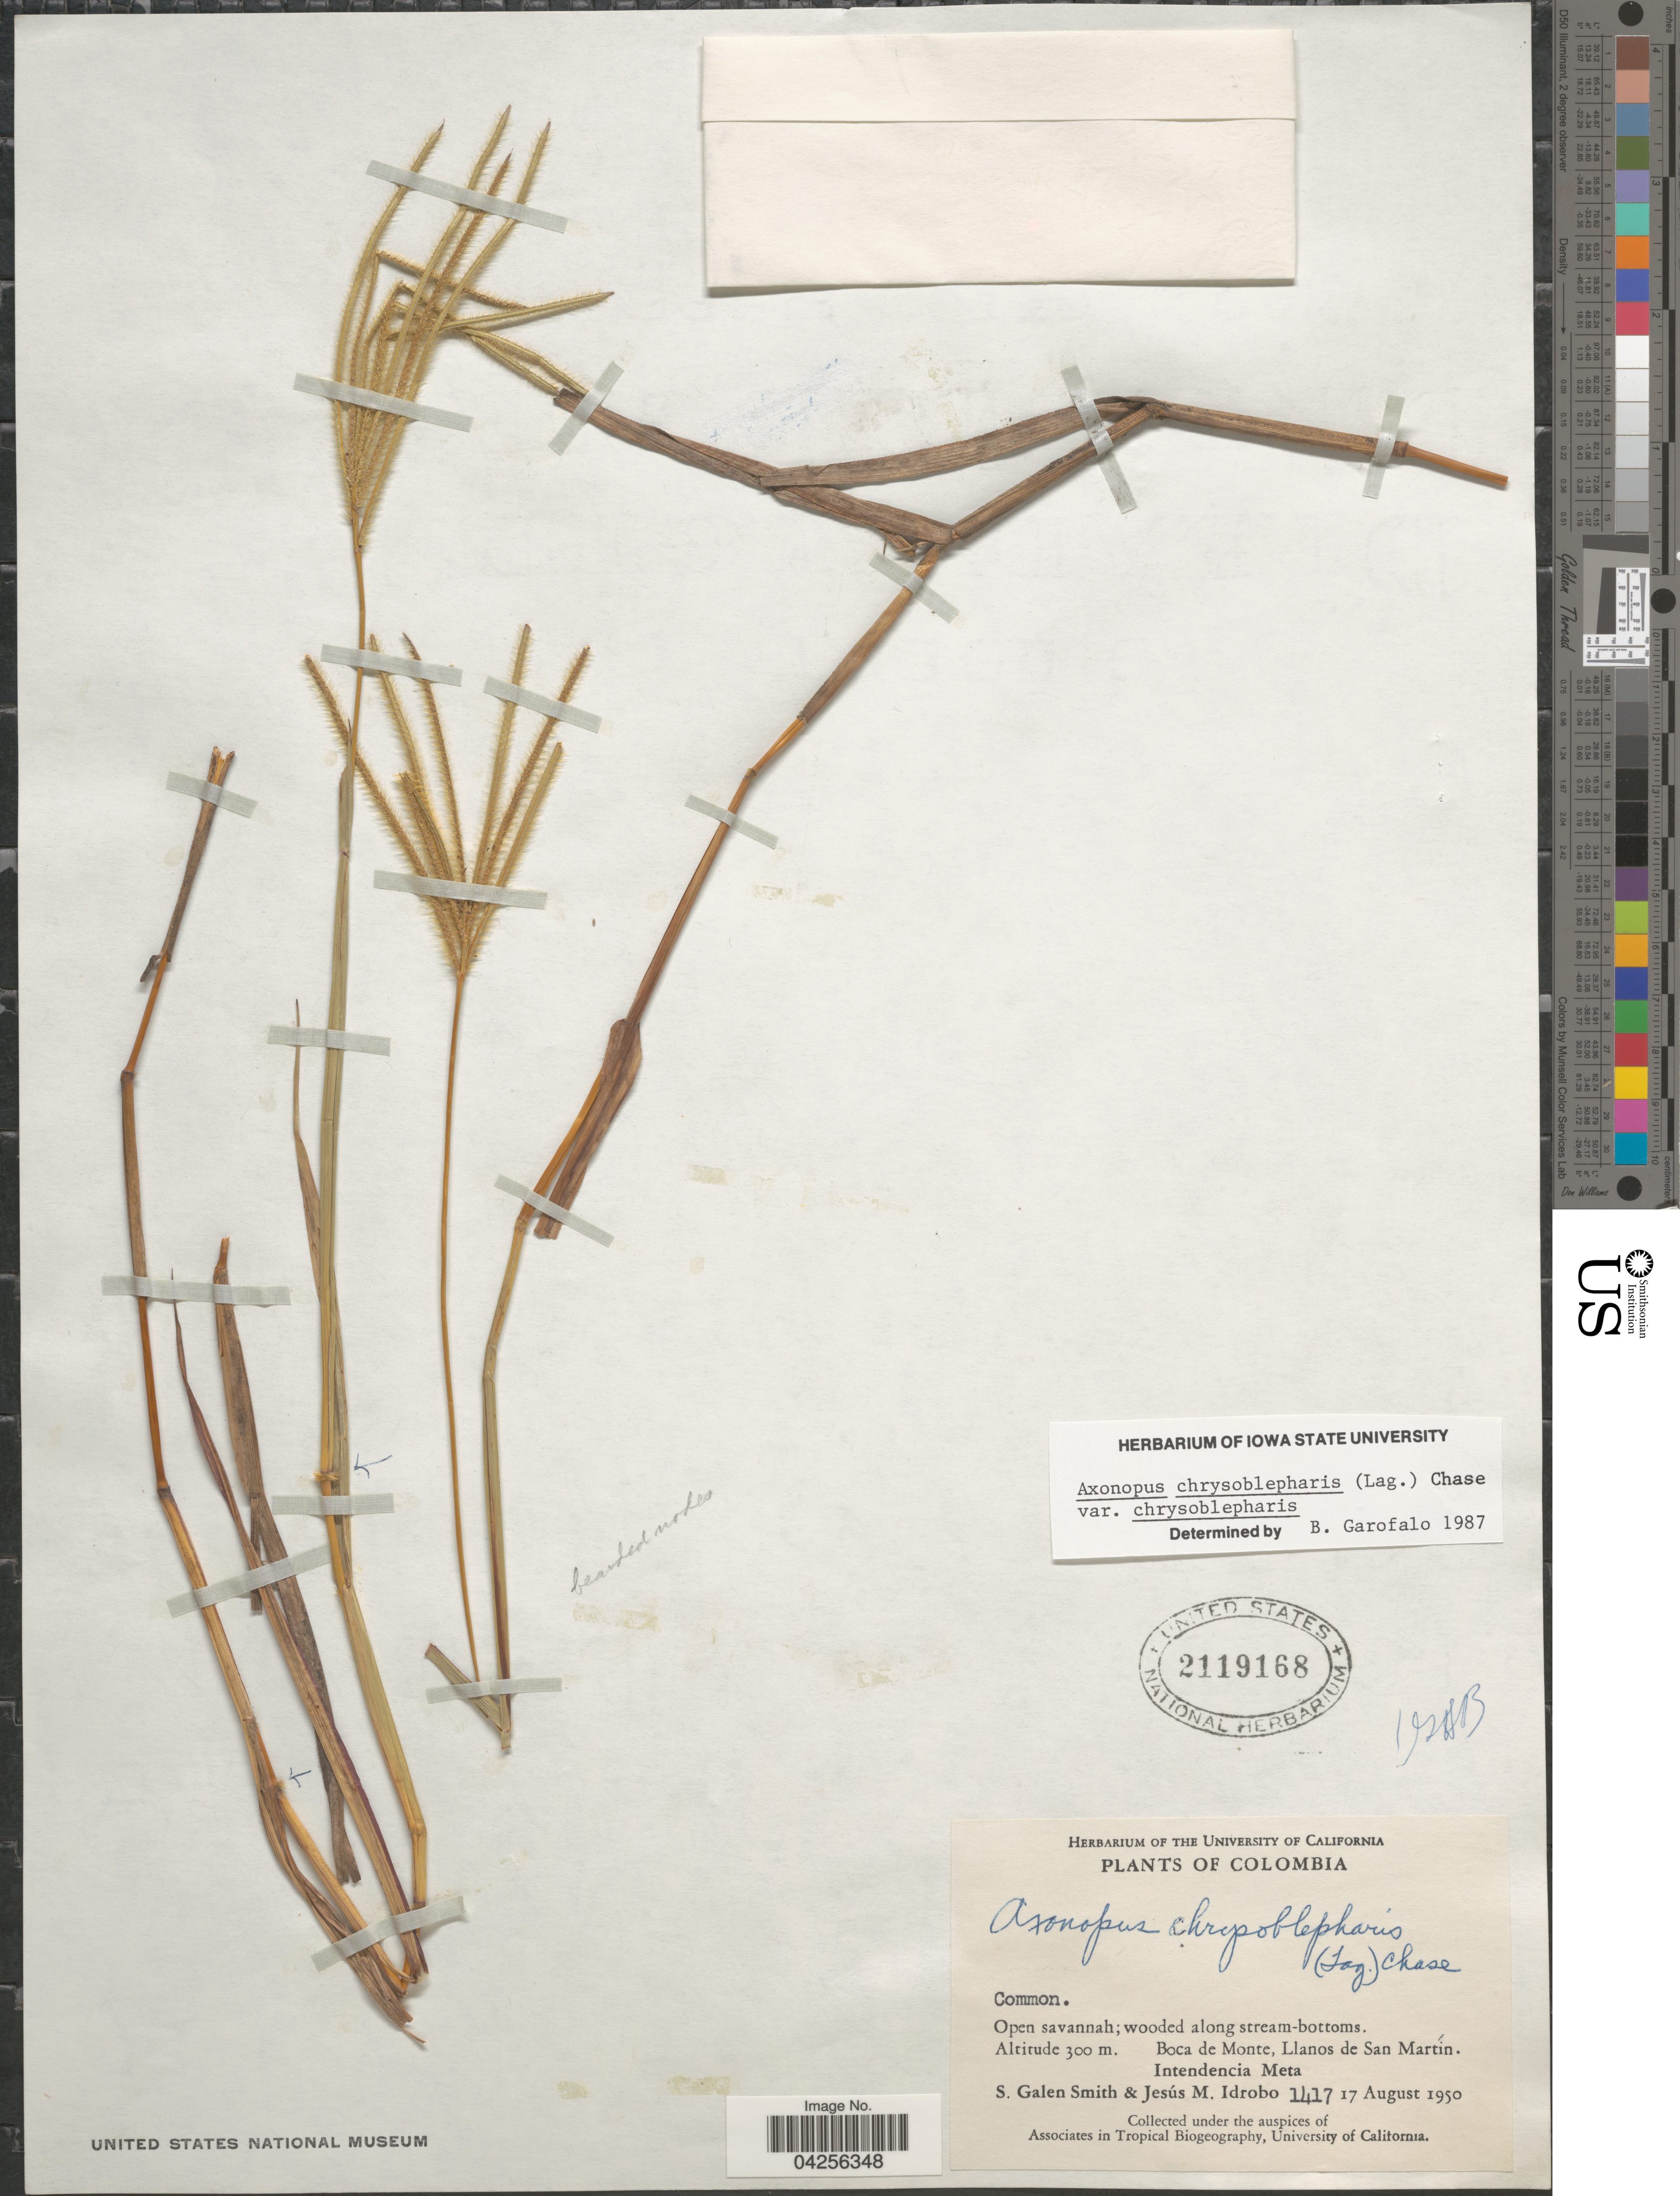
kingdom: Plantae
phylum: Tracheophyta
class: Liliopsida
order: Poales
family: Poaceae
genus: Axonopus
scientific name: Axonopus chrysoblepharis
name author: (Lag.) Chase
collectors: S. G. Smith & J. M. Idrobo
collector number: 1417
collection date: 1950-08-17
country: Colombia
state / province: Meta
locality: Boca de Monte, Llanos de San Martín. Intendencia Meta.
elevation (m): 300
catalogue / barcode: US 2119168